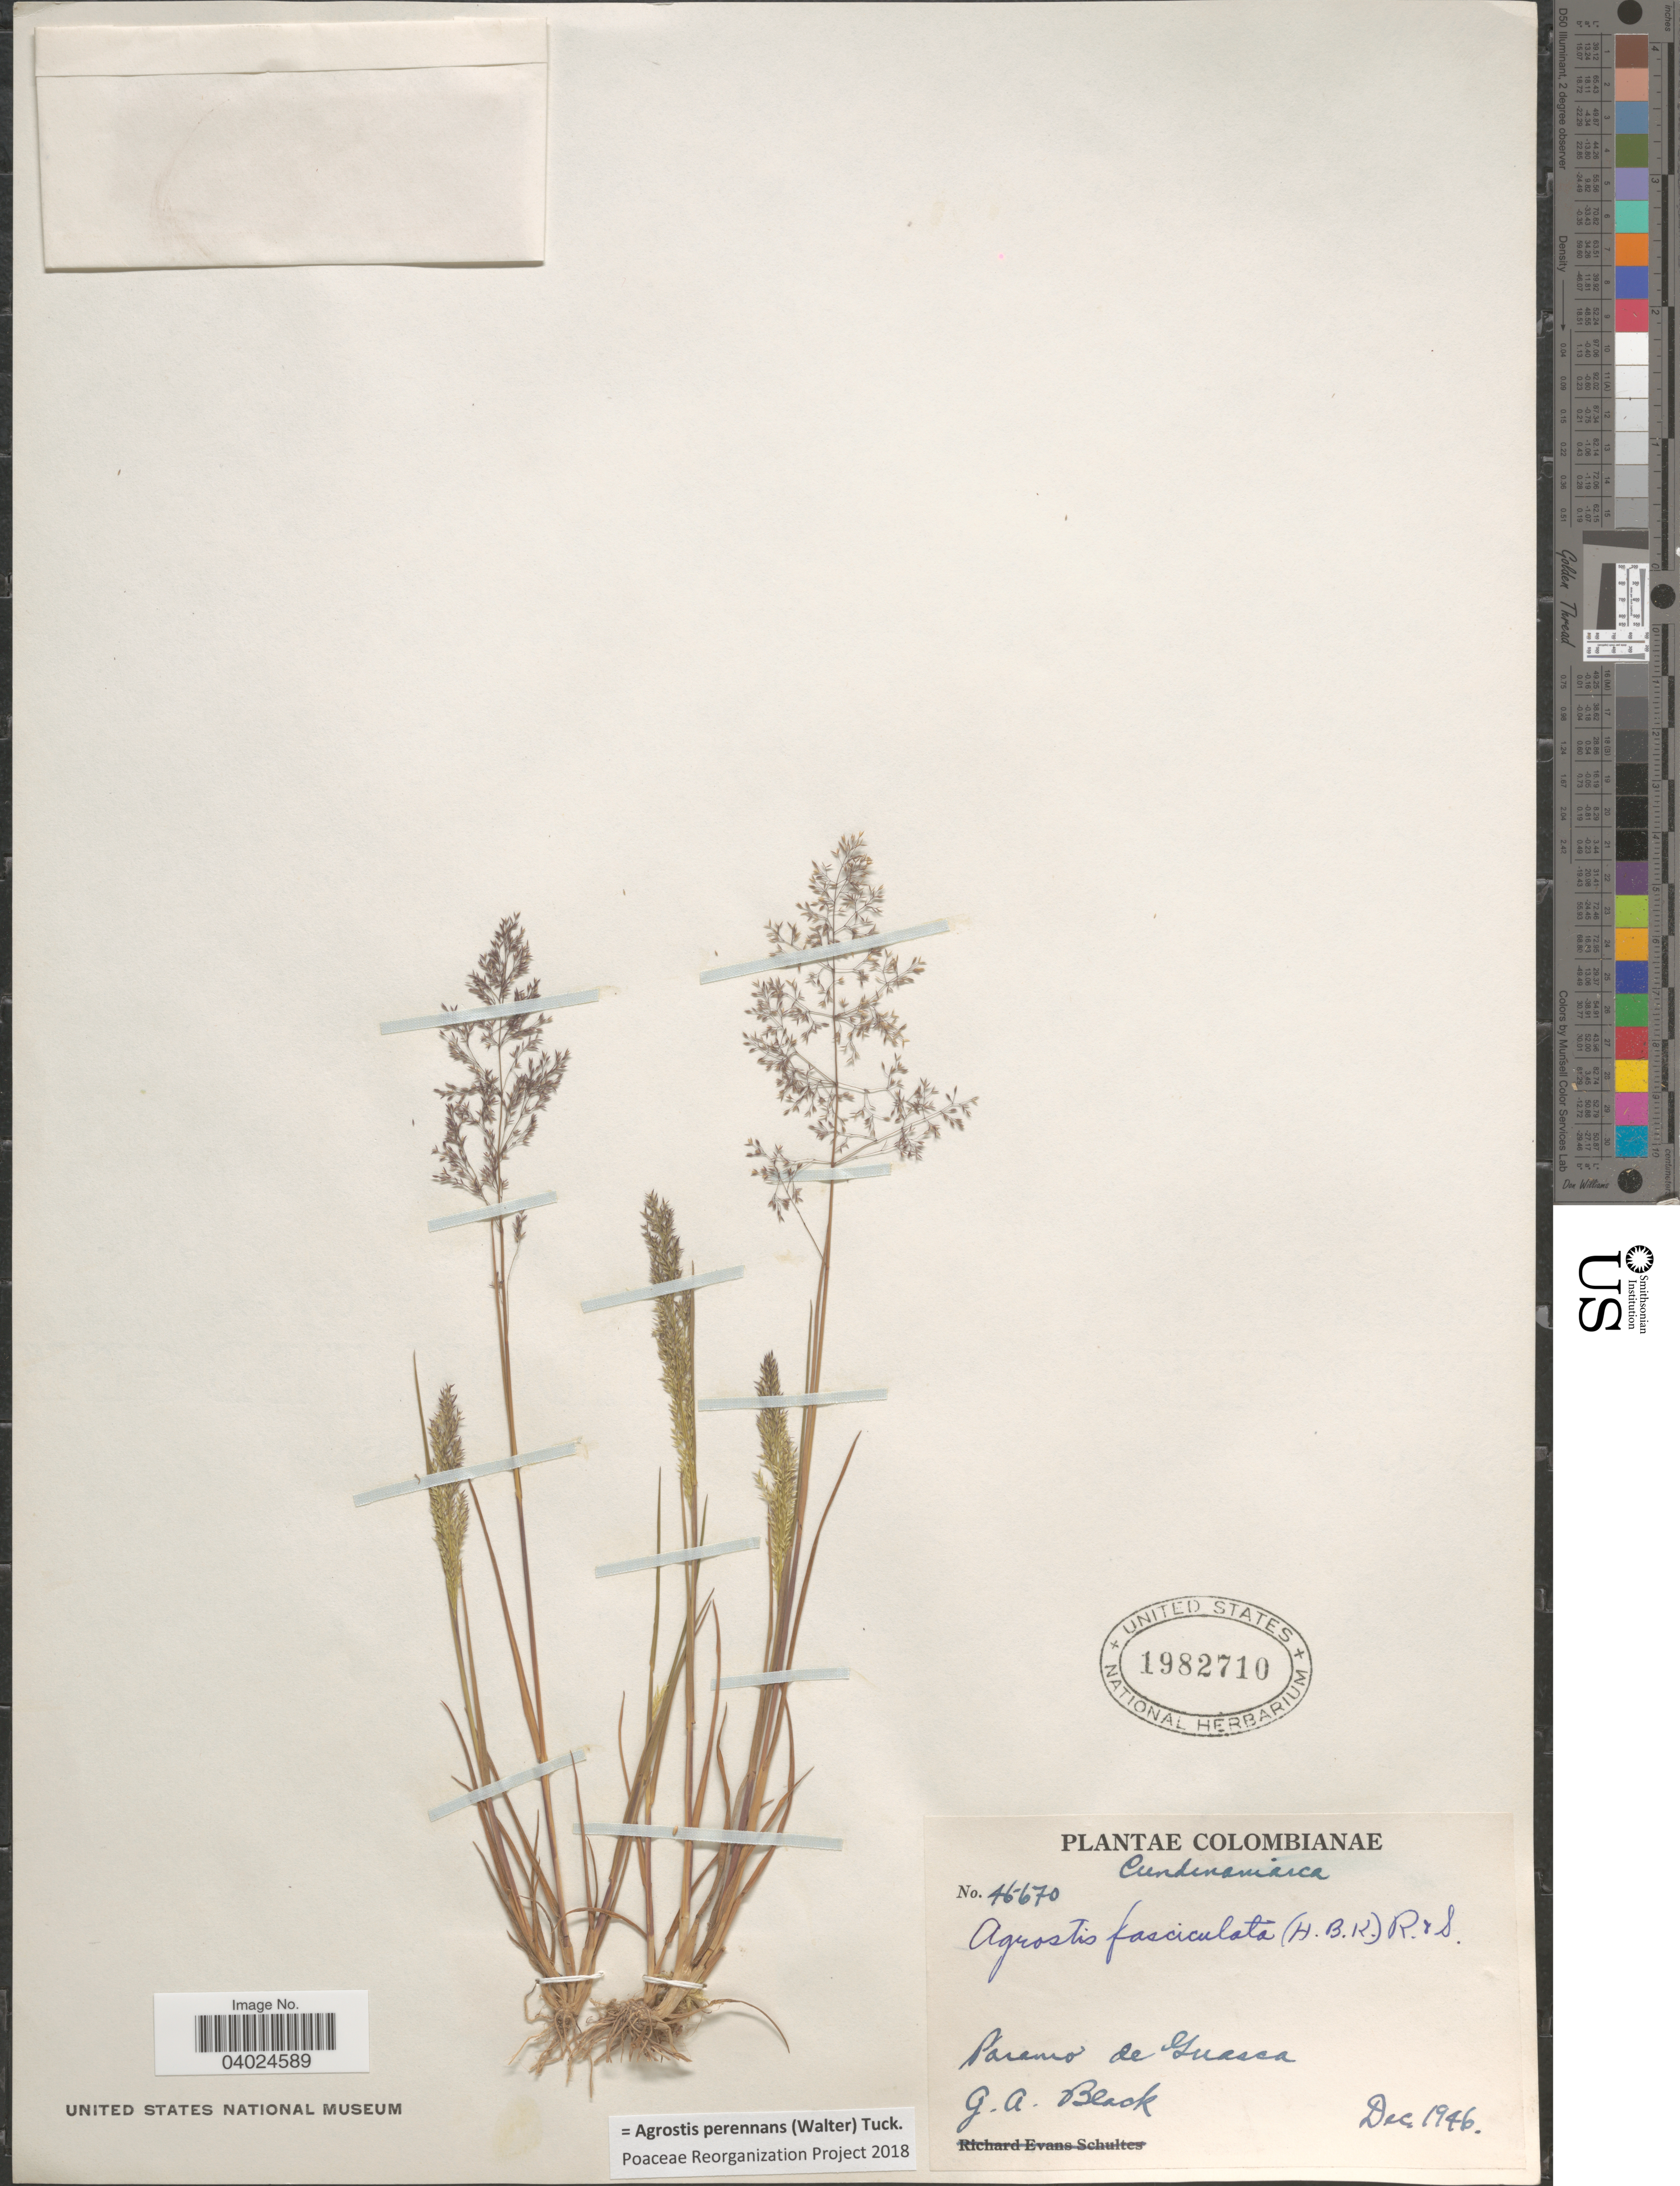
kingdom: Plantae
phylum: Tracheophyta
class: Liliopsida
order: Poales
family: Poaceae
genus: Agrostis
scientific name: Agrostis perennans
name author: (Walter) Tuck.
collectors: G. Beack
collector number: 46-670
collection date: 1946-12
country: Colombia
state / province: Cundinamarca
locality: Paramo de Guasca.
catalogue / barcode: US 1982710